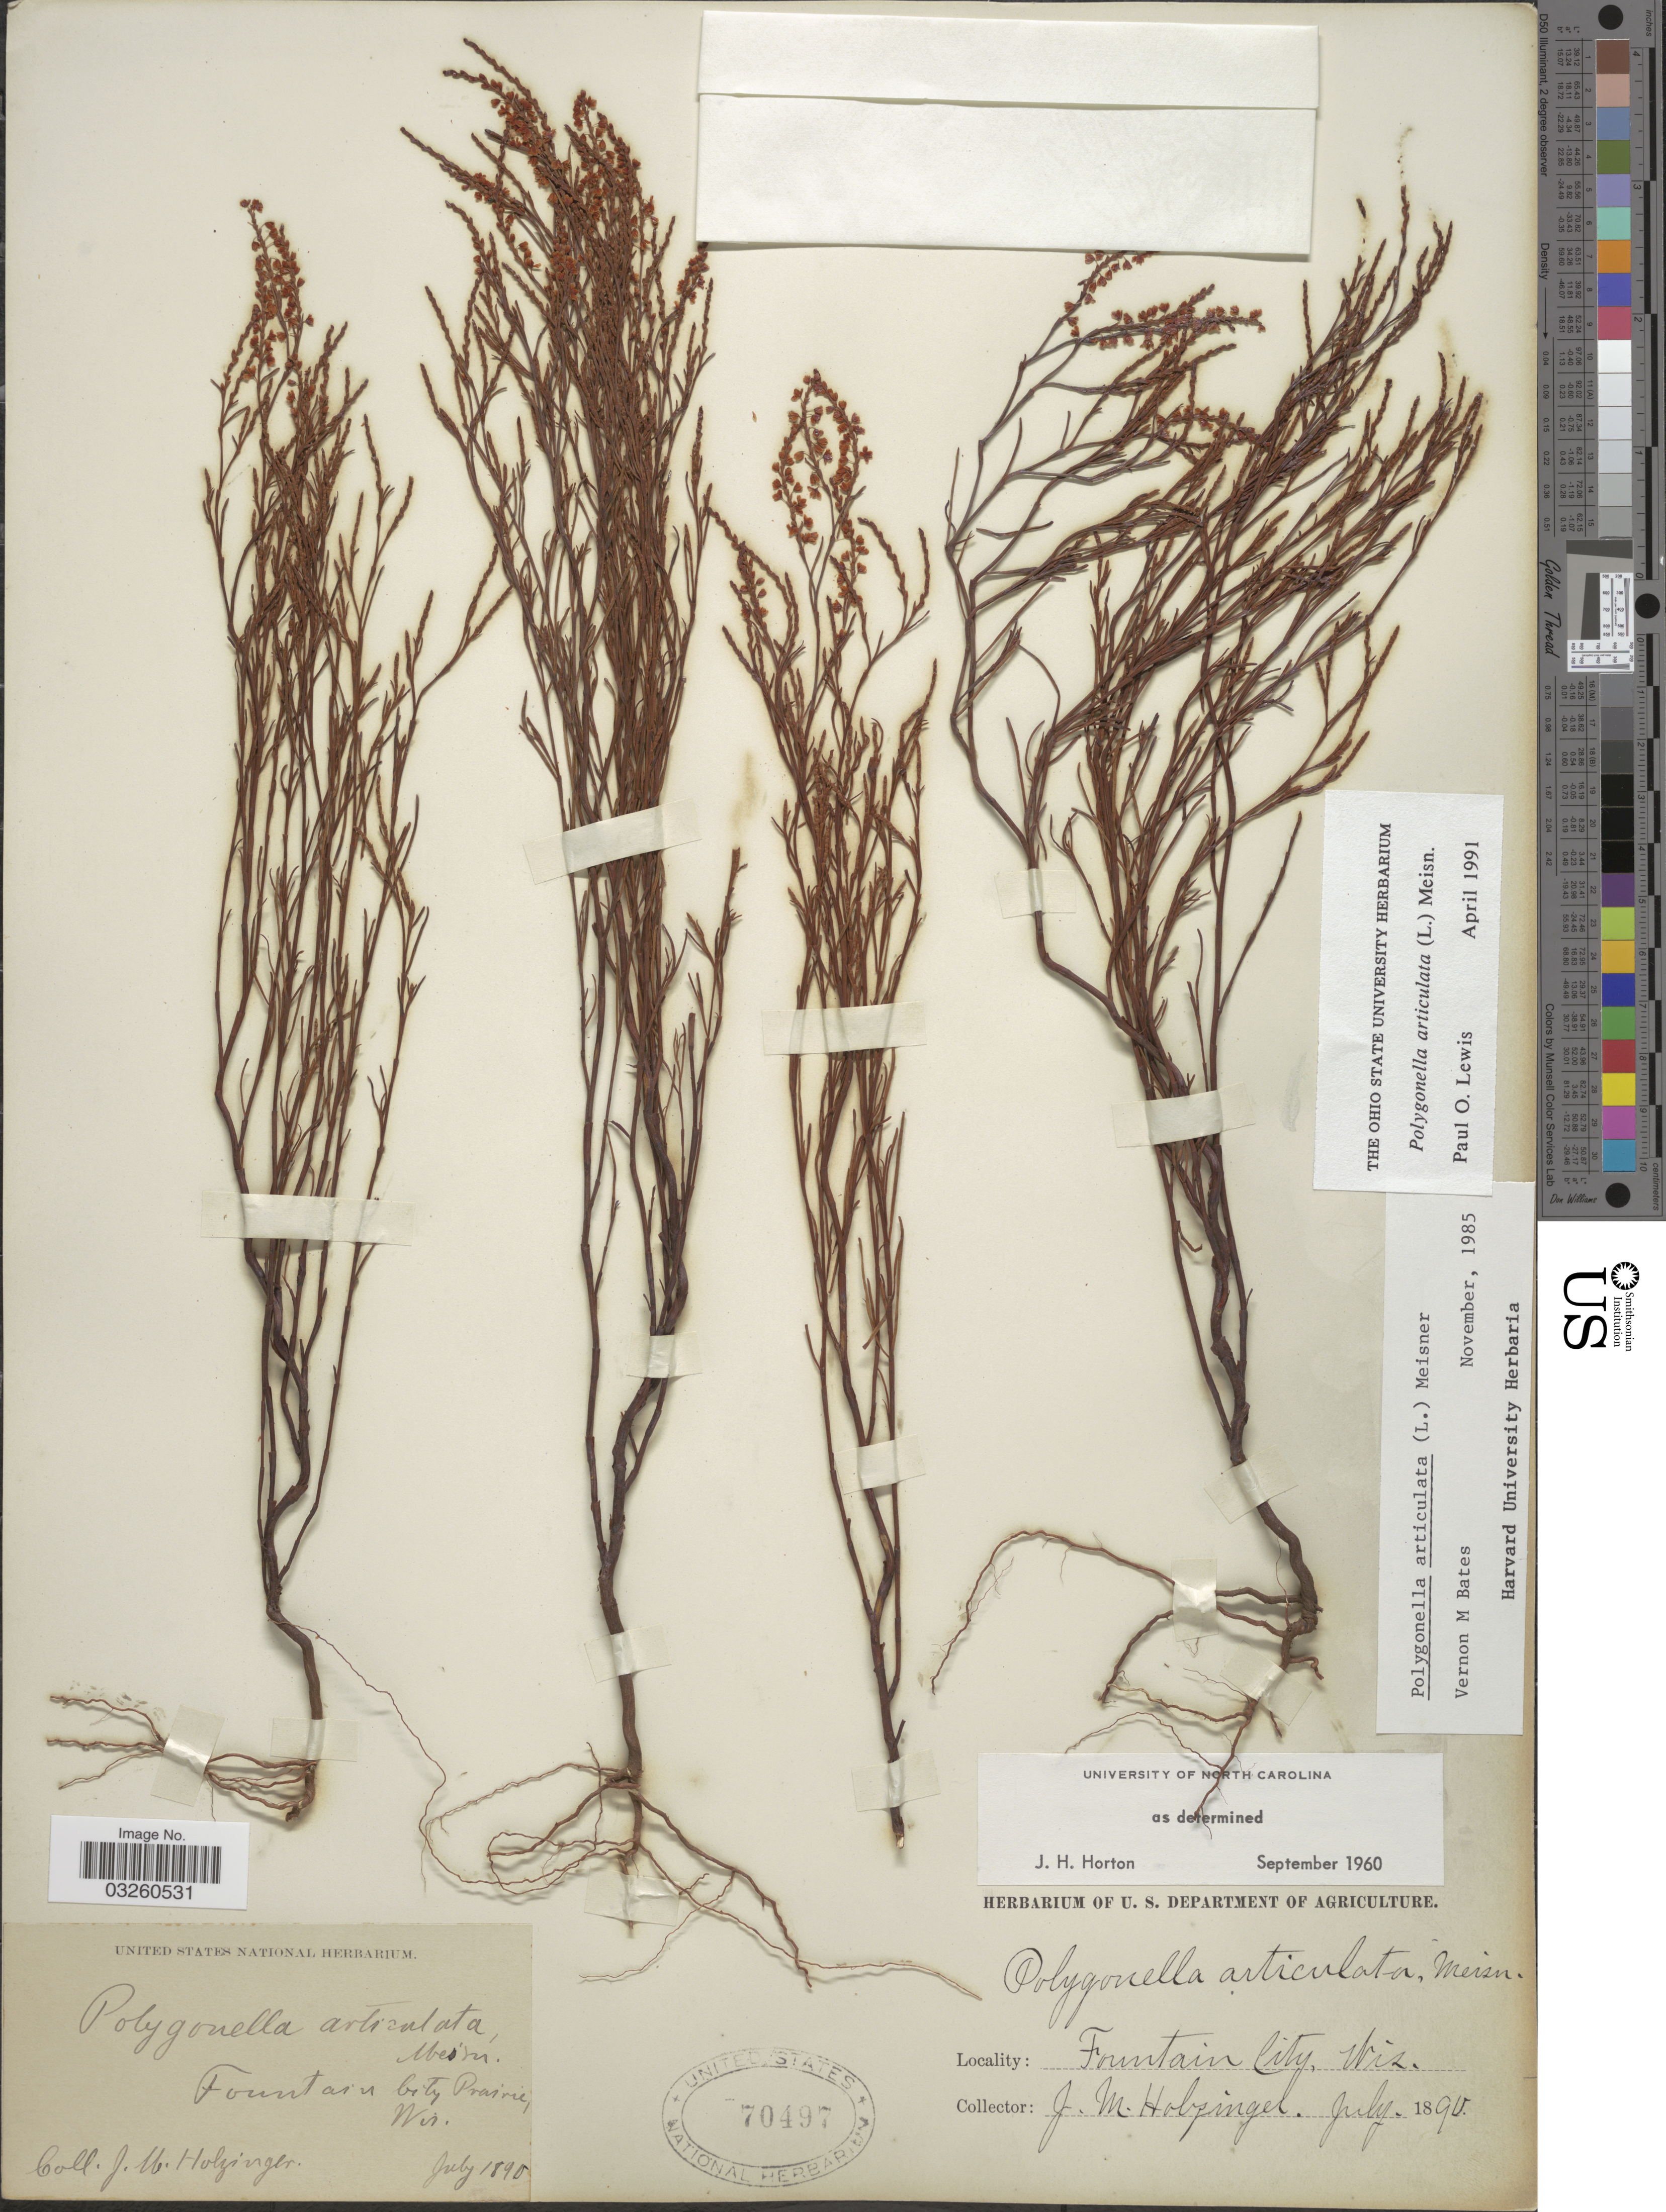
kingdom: Plantae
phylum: Tracheophyta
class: Magnoliopsida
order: Caryophyllales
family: Polygonaceae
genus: Polygonella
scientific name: Polygonella articulata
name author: (L.) Meisn.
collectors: J. M. Holzinger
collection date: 1890-07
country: United States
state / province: Wisconsin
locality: Fountain City Prairie, Wis.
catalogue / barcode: US 70497